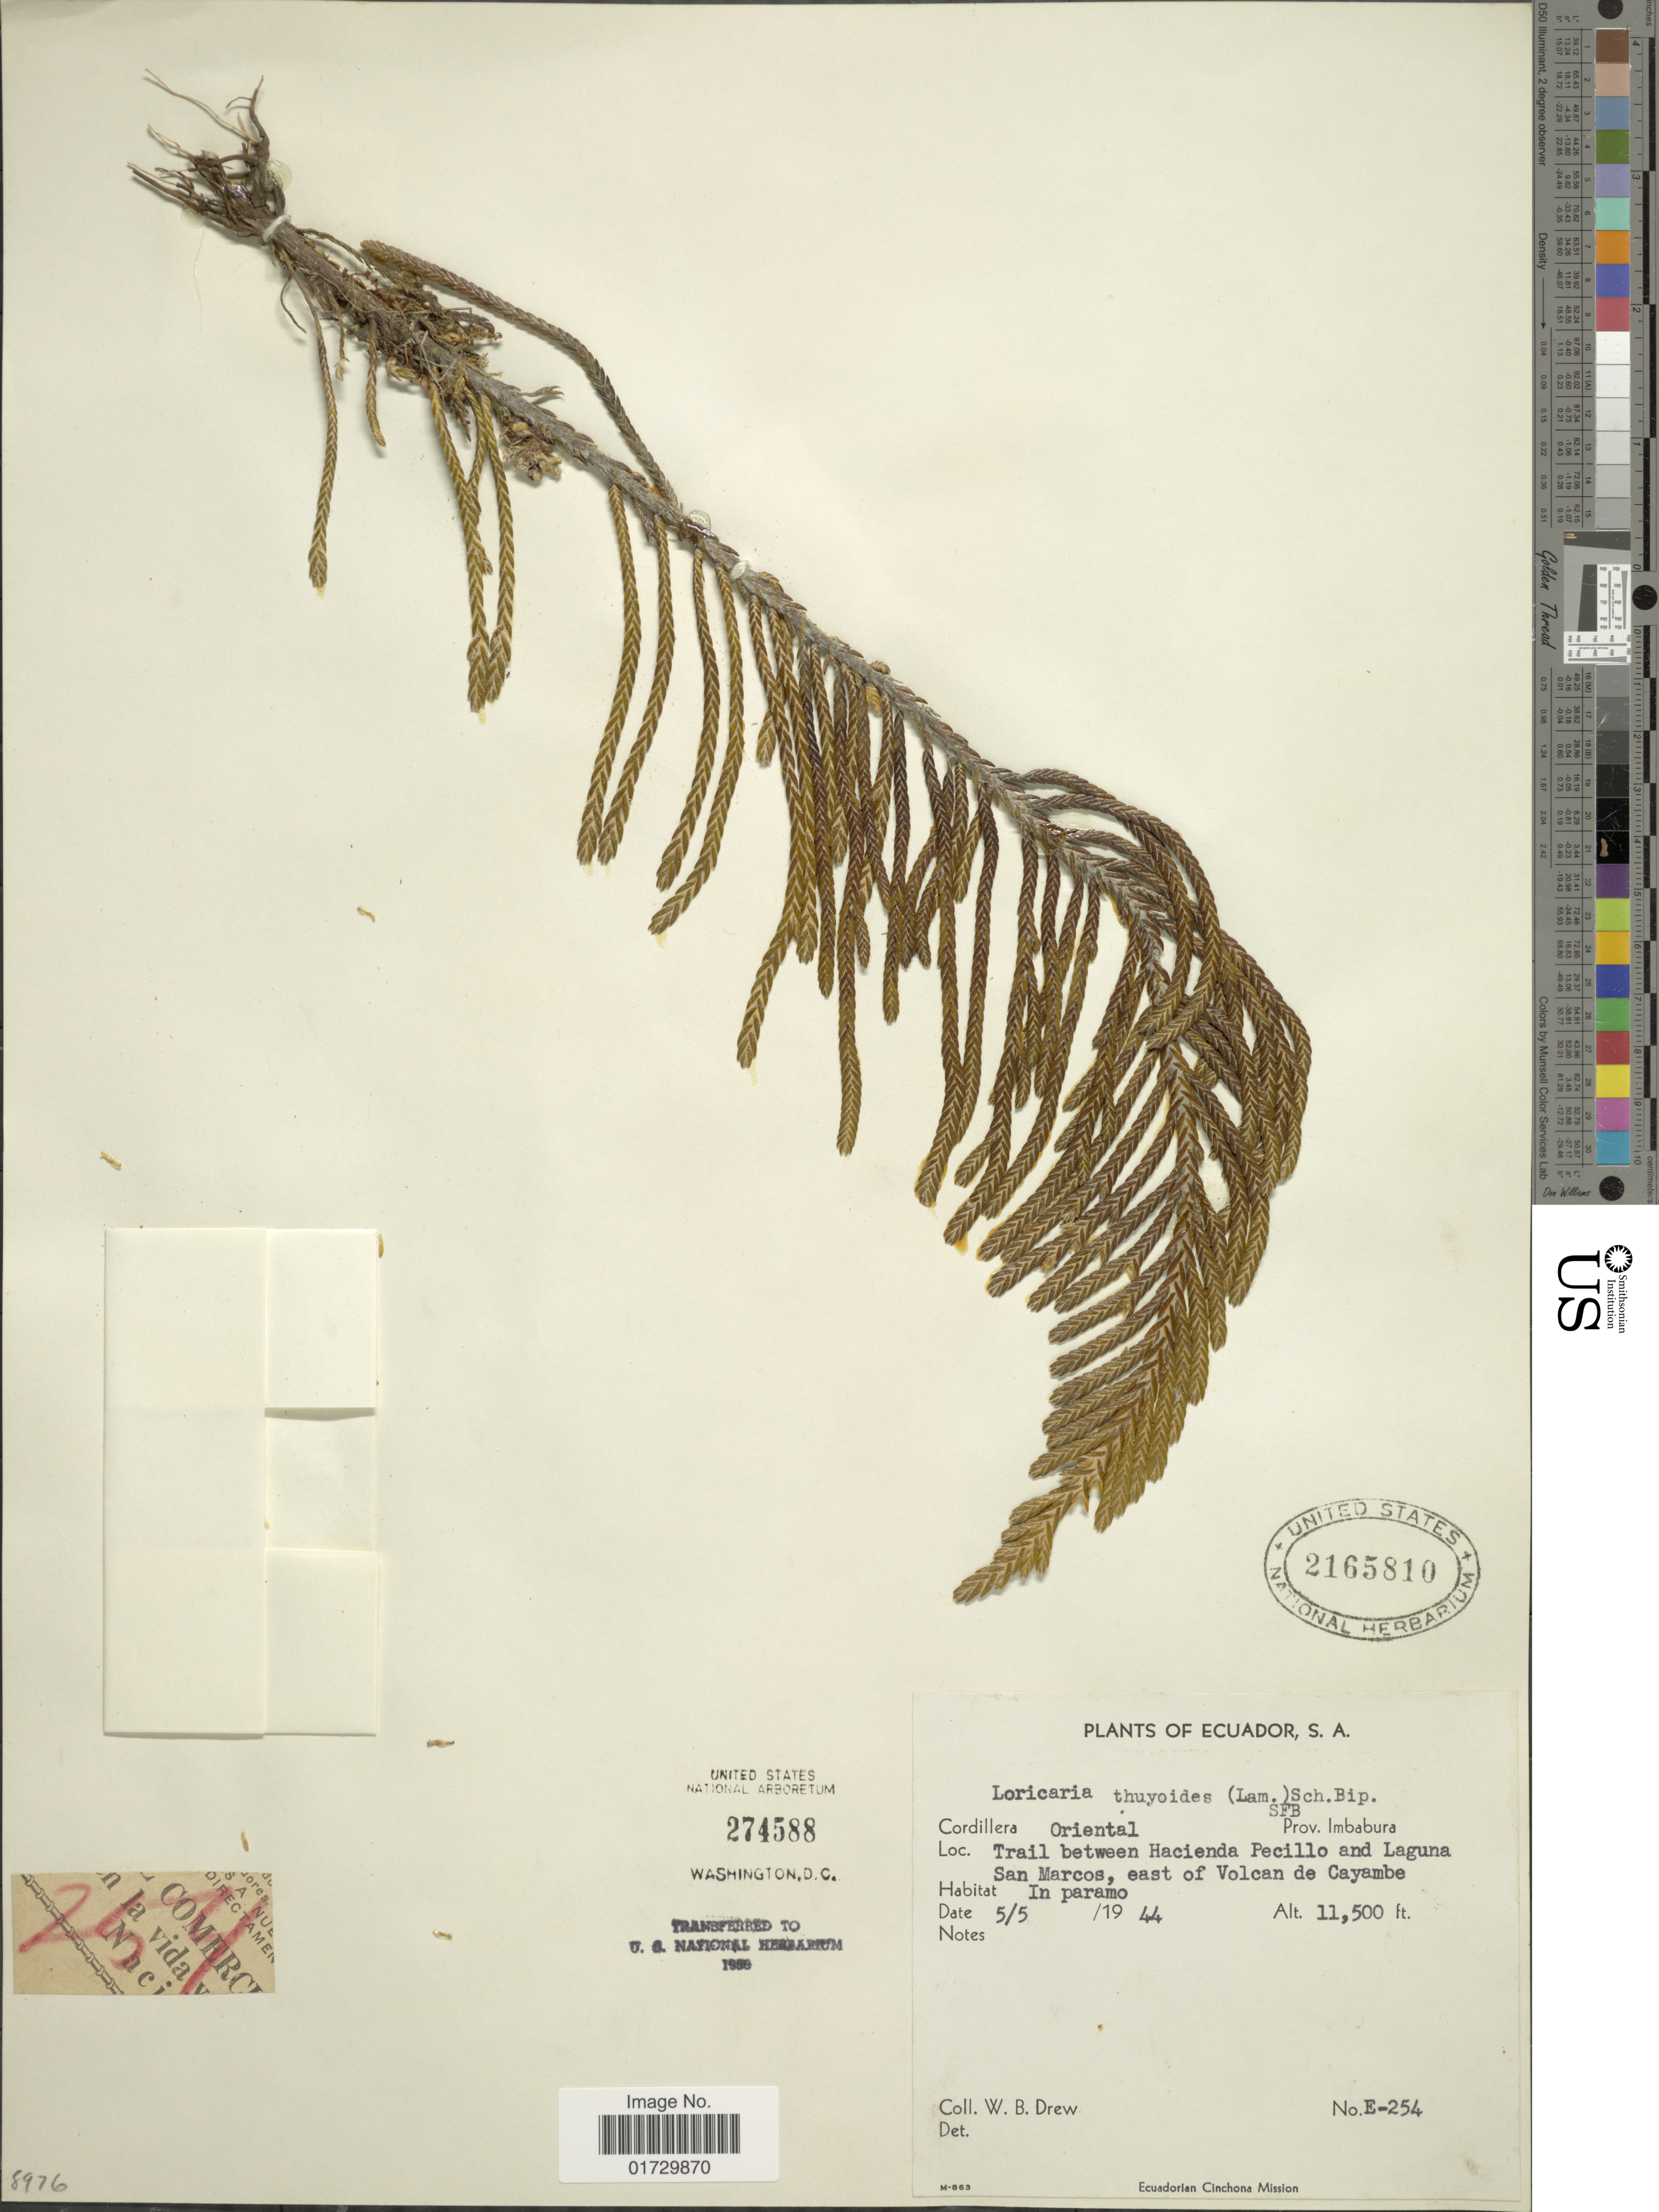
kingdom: Plantae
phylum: Tracheophyta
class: Magnoliopsida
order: Asterales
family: Asteraceae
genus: Loricaria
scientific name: Loricaria thuyoides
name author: (Lam.) Sch. Bip.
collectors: W. B. Drew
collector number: E254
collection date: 1944-05-05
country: Ecuador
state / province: Imbabura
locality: Cordillera Oriental, Trail between Hacienda Pecillo and Laguna San Marcos, east of Volcan de Cayambe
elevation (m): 3505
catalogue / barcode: US 2165810